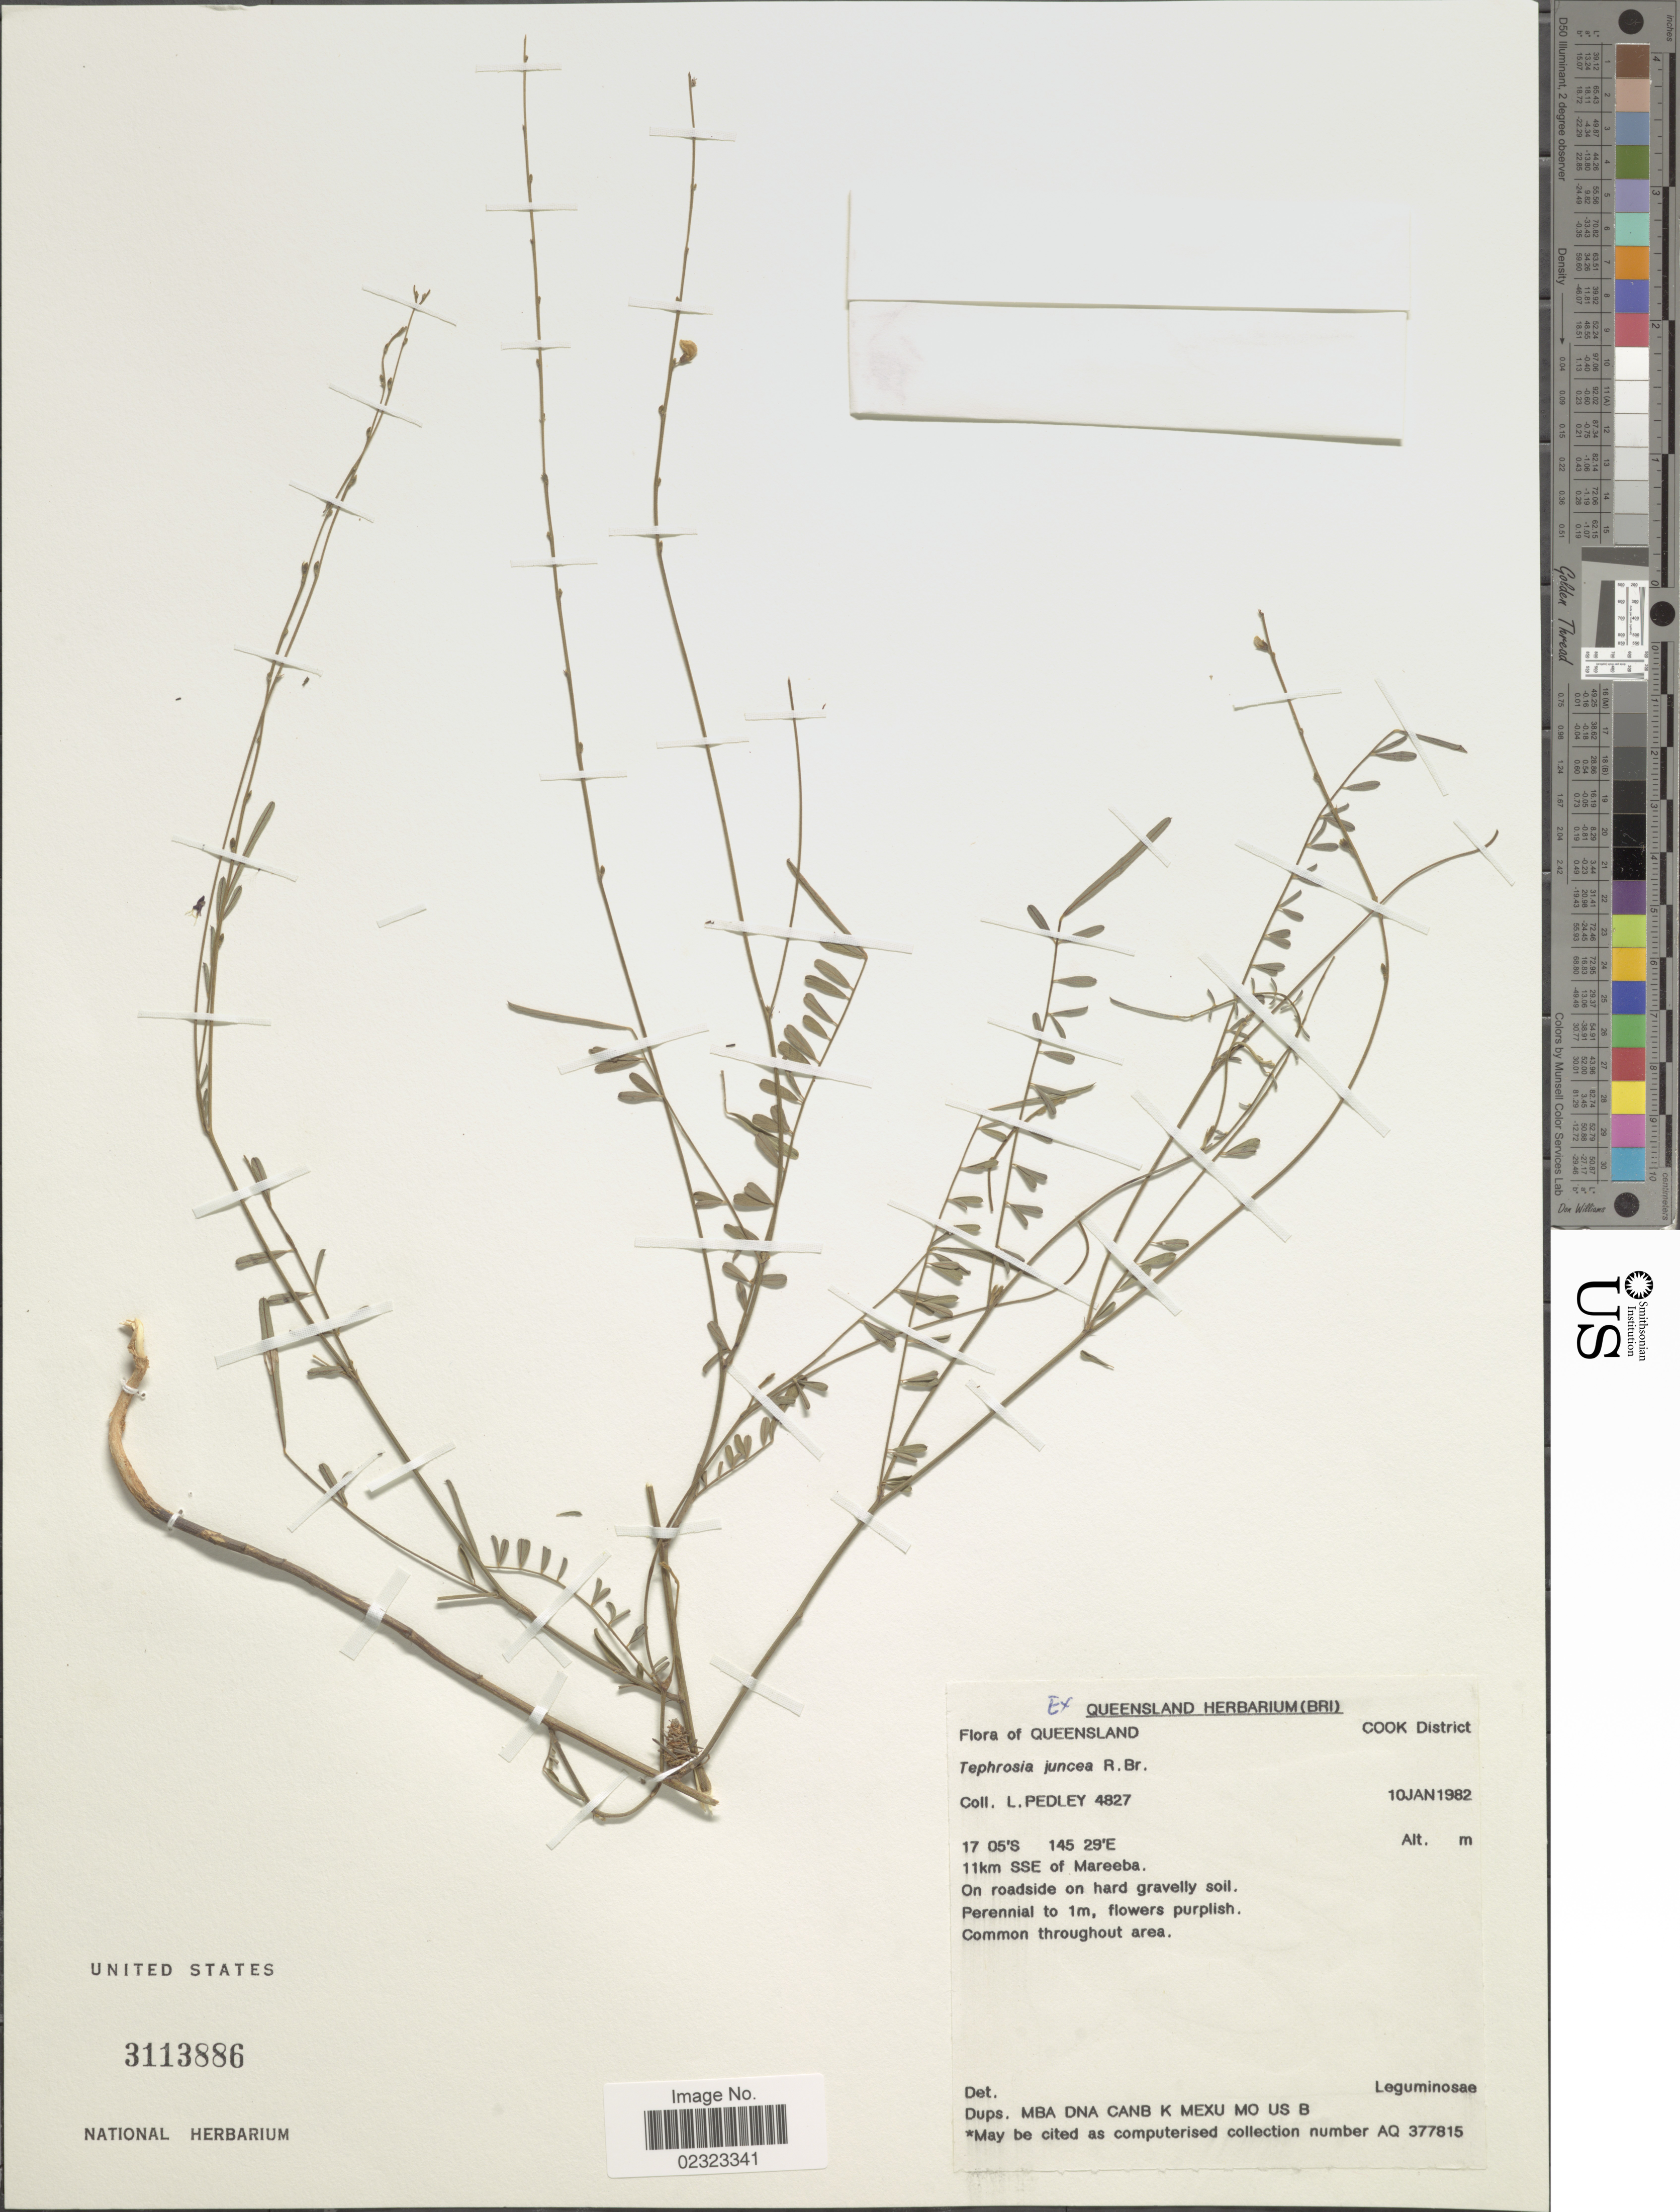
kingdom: Plantae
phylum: Tracheophyta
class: Magnoliopsida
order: Fabales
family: Fabaceae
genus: Tephrosia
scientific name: Tephrosia juncea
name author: Benth.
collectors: L. Pedley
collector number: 4827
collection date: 1982-01-10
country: Australia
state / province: Queensland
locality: Cook District, 11 km SSE of Mareeba, on roadside on hard gravelly soil.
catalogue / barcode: US 3113886